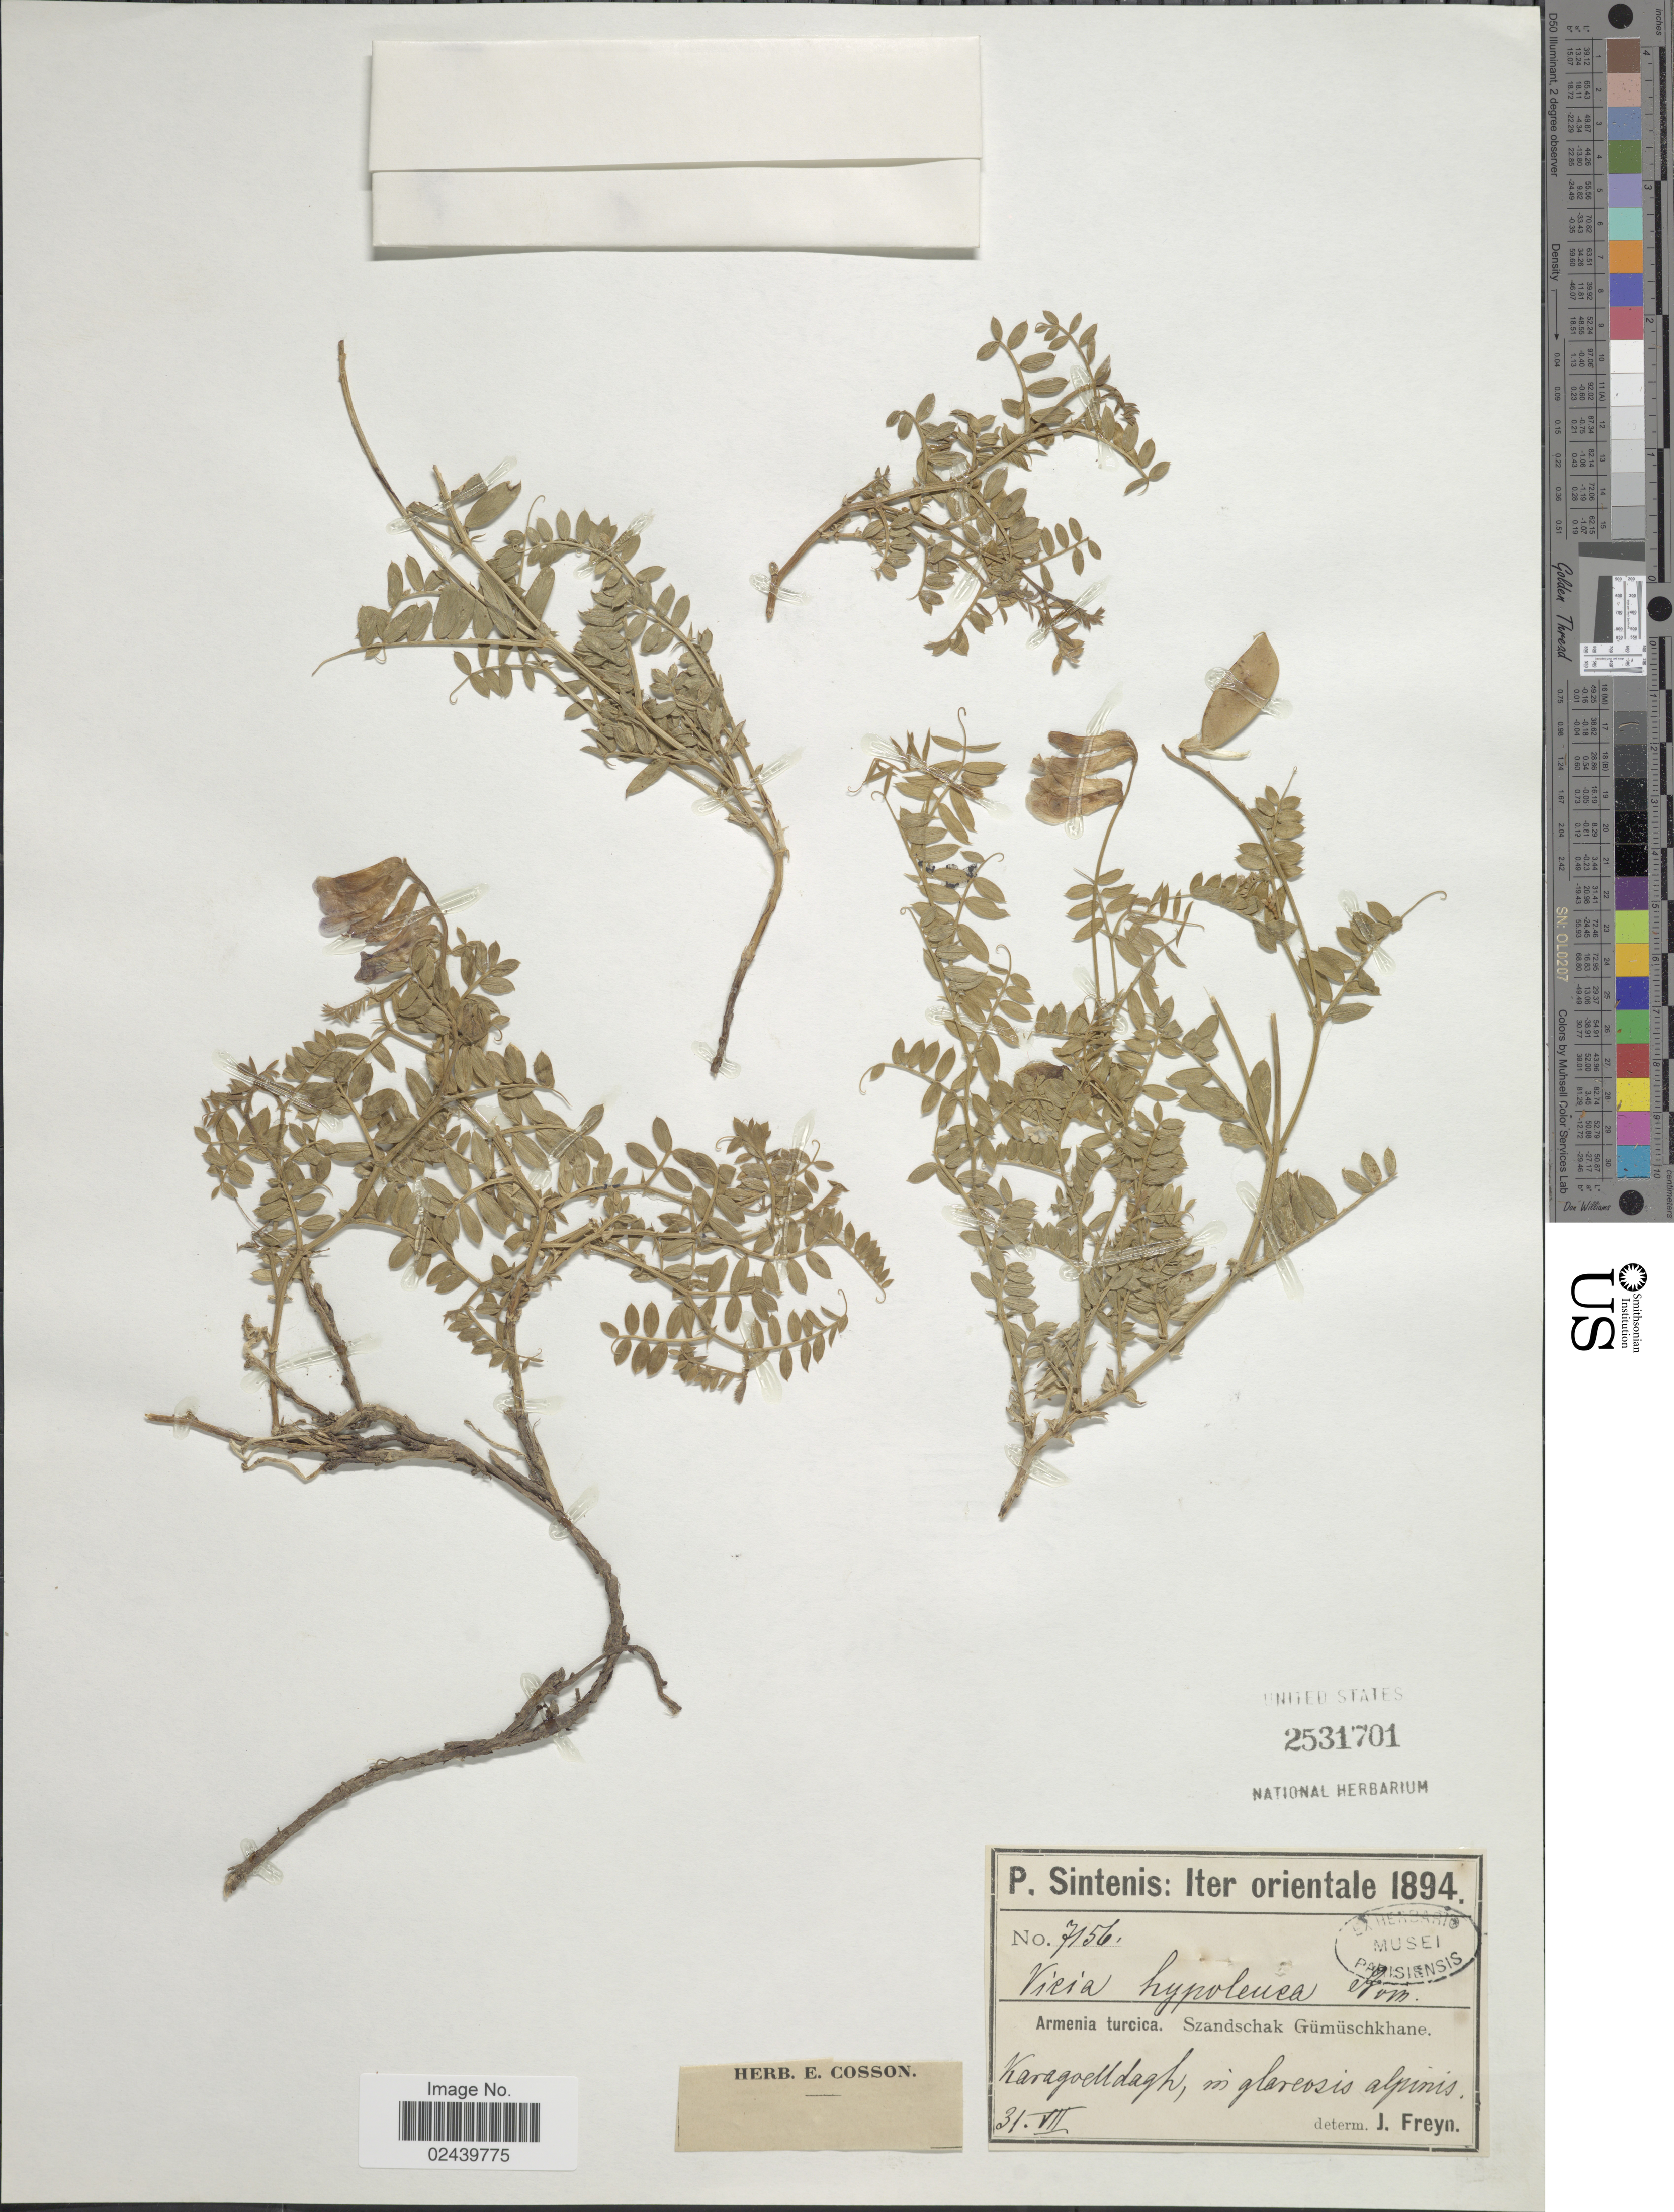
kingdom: Plantae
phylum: Tracheophyta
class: Magnoliopsida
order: Fabales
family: Fabaceae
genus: Vicia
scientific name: Vicia hypoleuca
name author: Boiss. & Noë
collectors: P. Sintenis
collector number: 7156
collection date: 1897-07-31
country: Armenia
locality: Armenia turcica. Szandschak Gümüschkhane. Karagoelldagh. orientale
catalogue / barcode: US 2531701